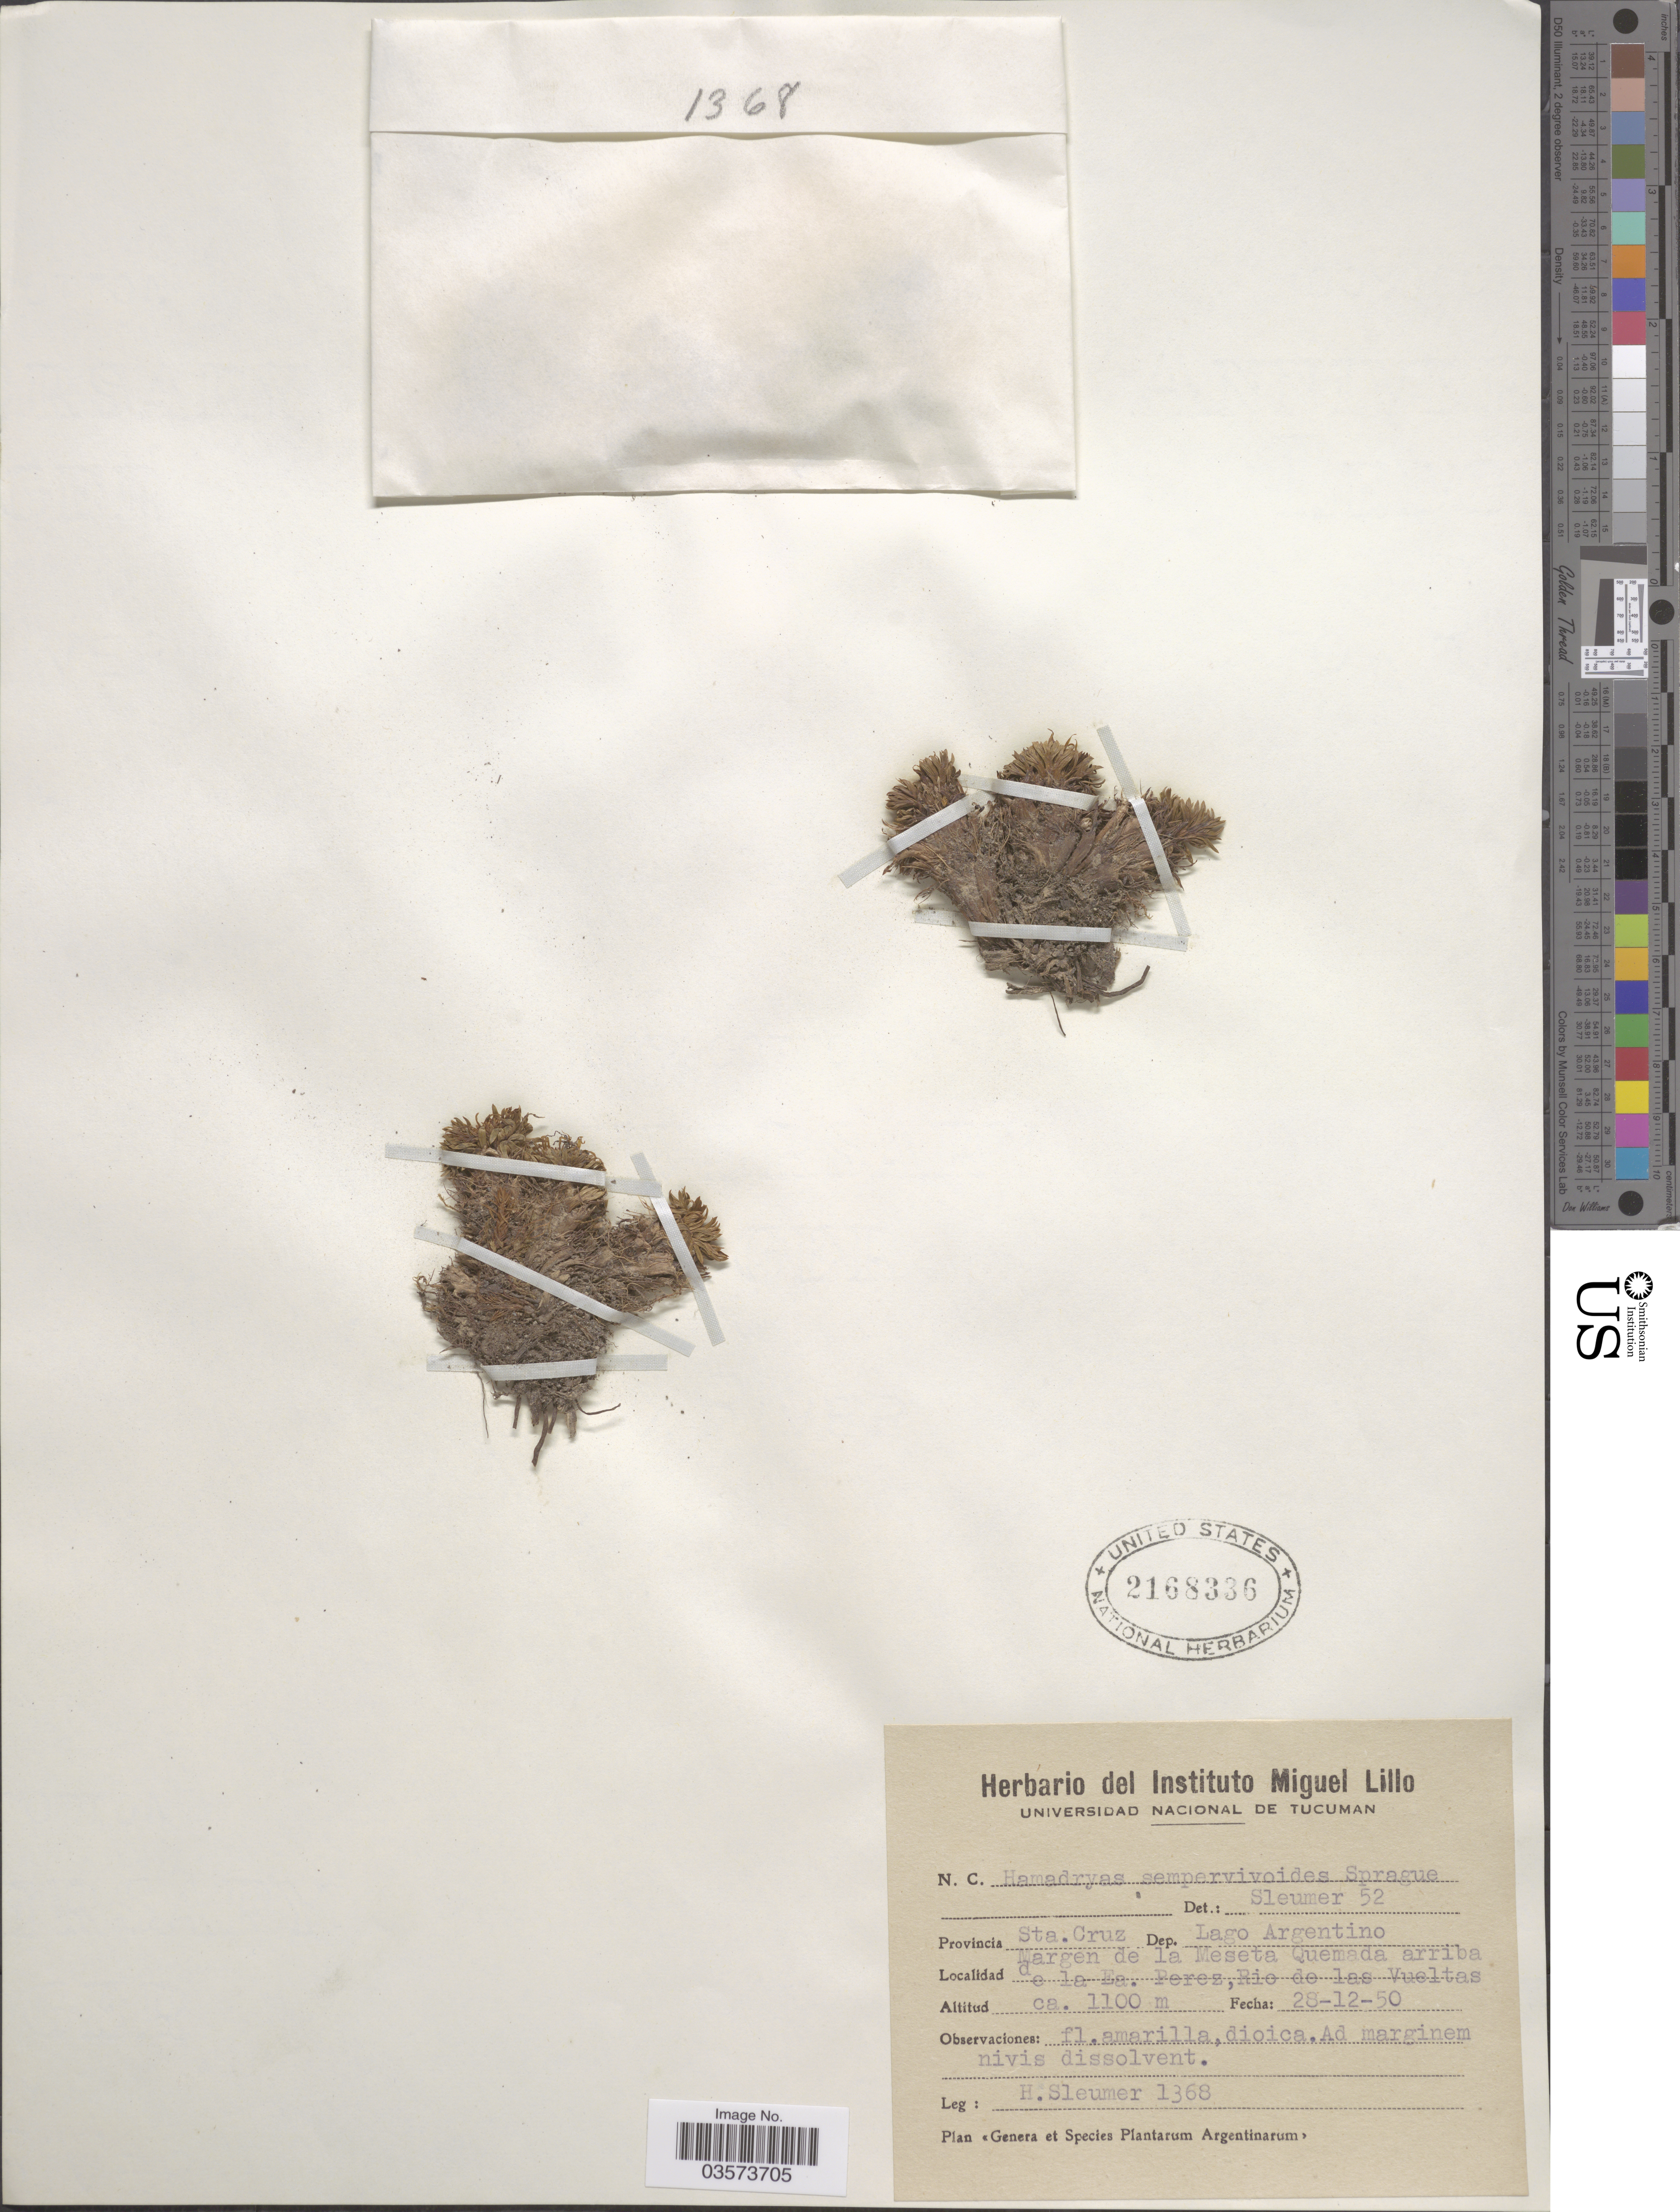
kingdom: Plantae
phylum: Tracheophyta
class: Magnoliopsida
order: Ranunculales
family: Ranunculaceae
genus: Hamadryas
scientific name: Hamadryas sempervivoides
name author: Sprague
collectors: H. O. Sleumer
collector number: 1368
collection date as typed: Transcribed d/m/y: 28/12/50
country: Argentina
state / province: Santa Cruz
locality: Dep. Laho Argentino. Margen de la Meseta Quemada arriba e la Ea. Perez, Rio de las Vueltas.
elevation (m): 1100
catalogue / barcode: US 2168336